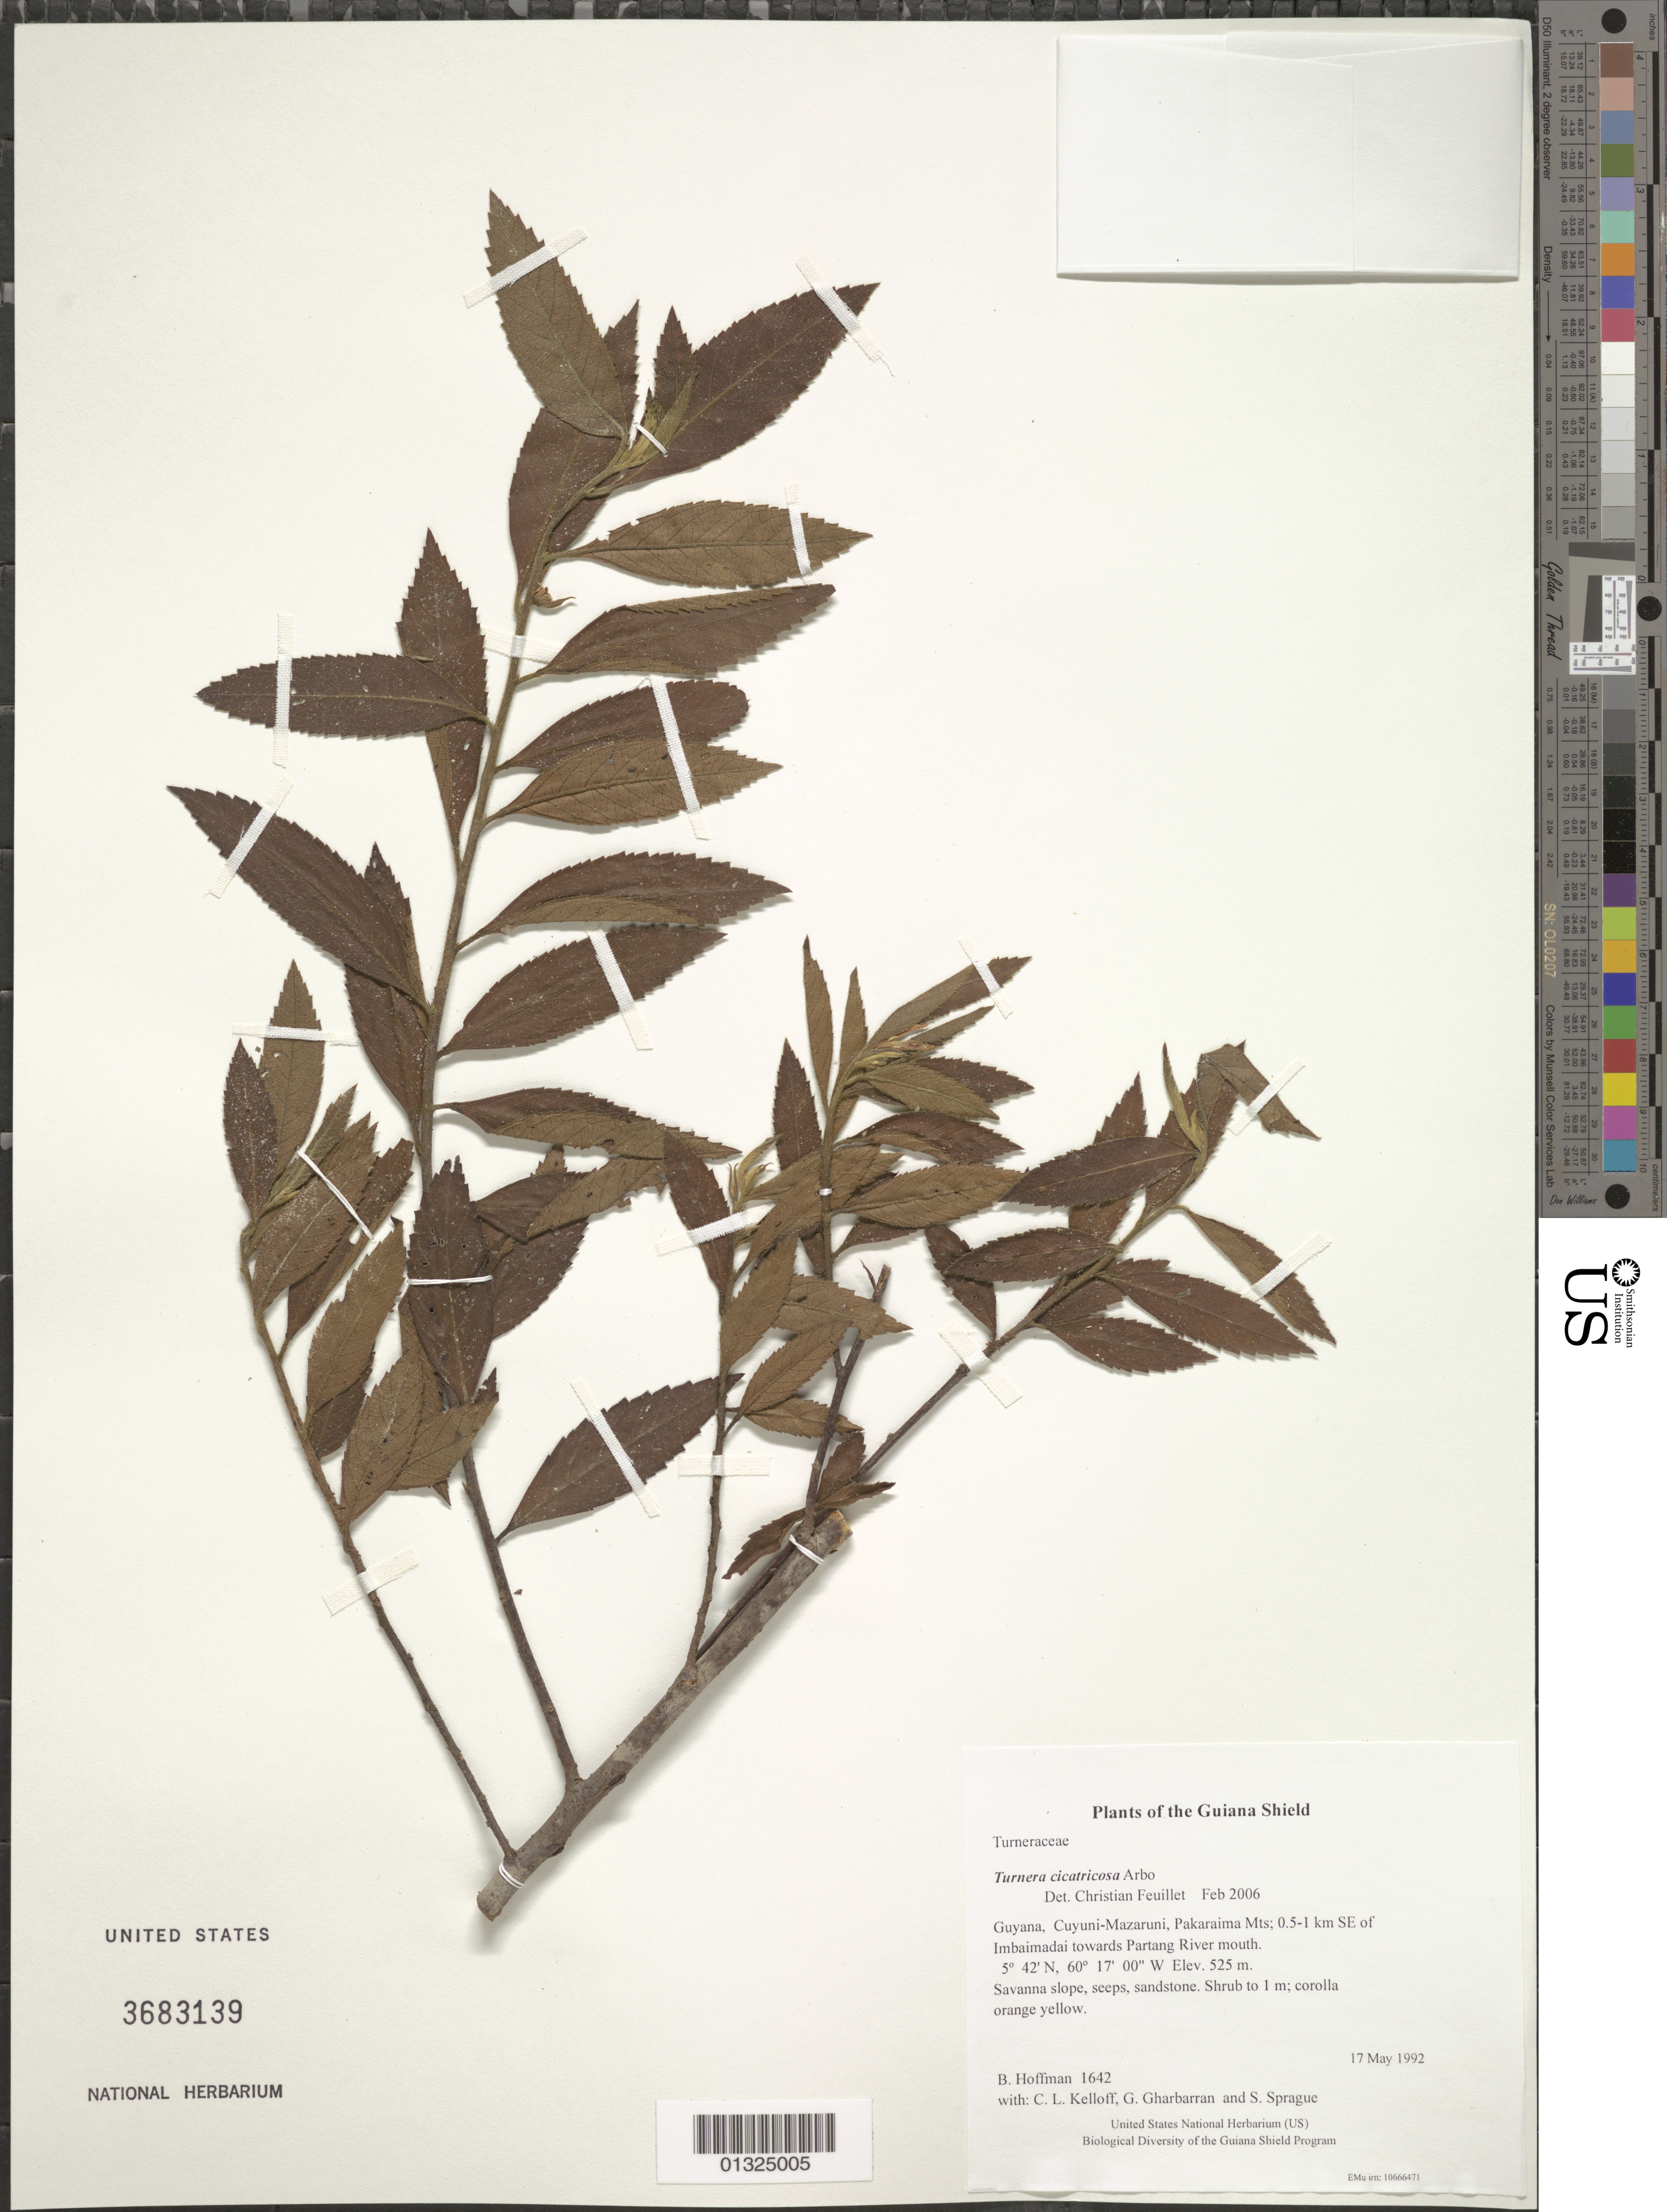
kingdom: Plantae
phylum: Tracheophyta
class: Magnoliopsida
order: Malpighiales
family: Turneraceae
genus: Turnera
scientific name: Turnera cicatricosa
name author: Arbo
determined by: Feuillet, C.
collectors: B. Hoffman, C. L. Kelloff, G. Gharbarran & S. Sprague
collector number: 1642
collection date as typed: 17 May 1992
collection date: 1992-05-17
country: Guyana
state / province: Cuyuni-Mazaruni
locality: Pakaraima Mts; 0.5-1 km SE of Imbaimadai towards Partang River mouth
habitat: Savanna slope, seeps, sandstone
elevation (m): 525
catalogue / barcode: US 3683139